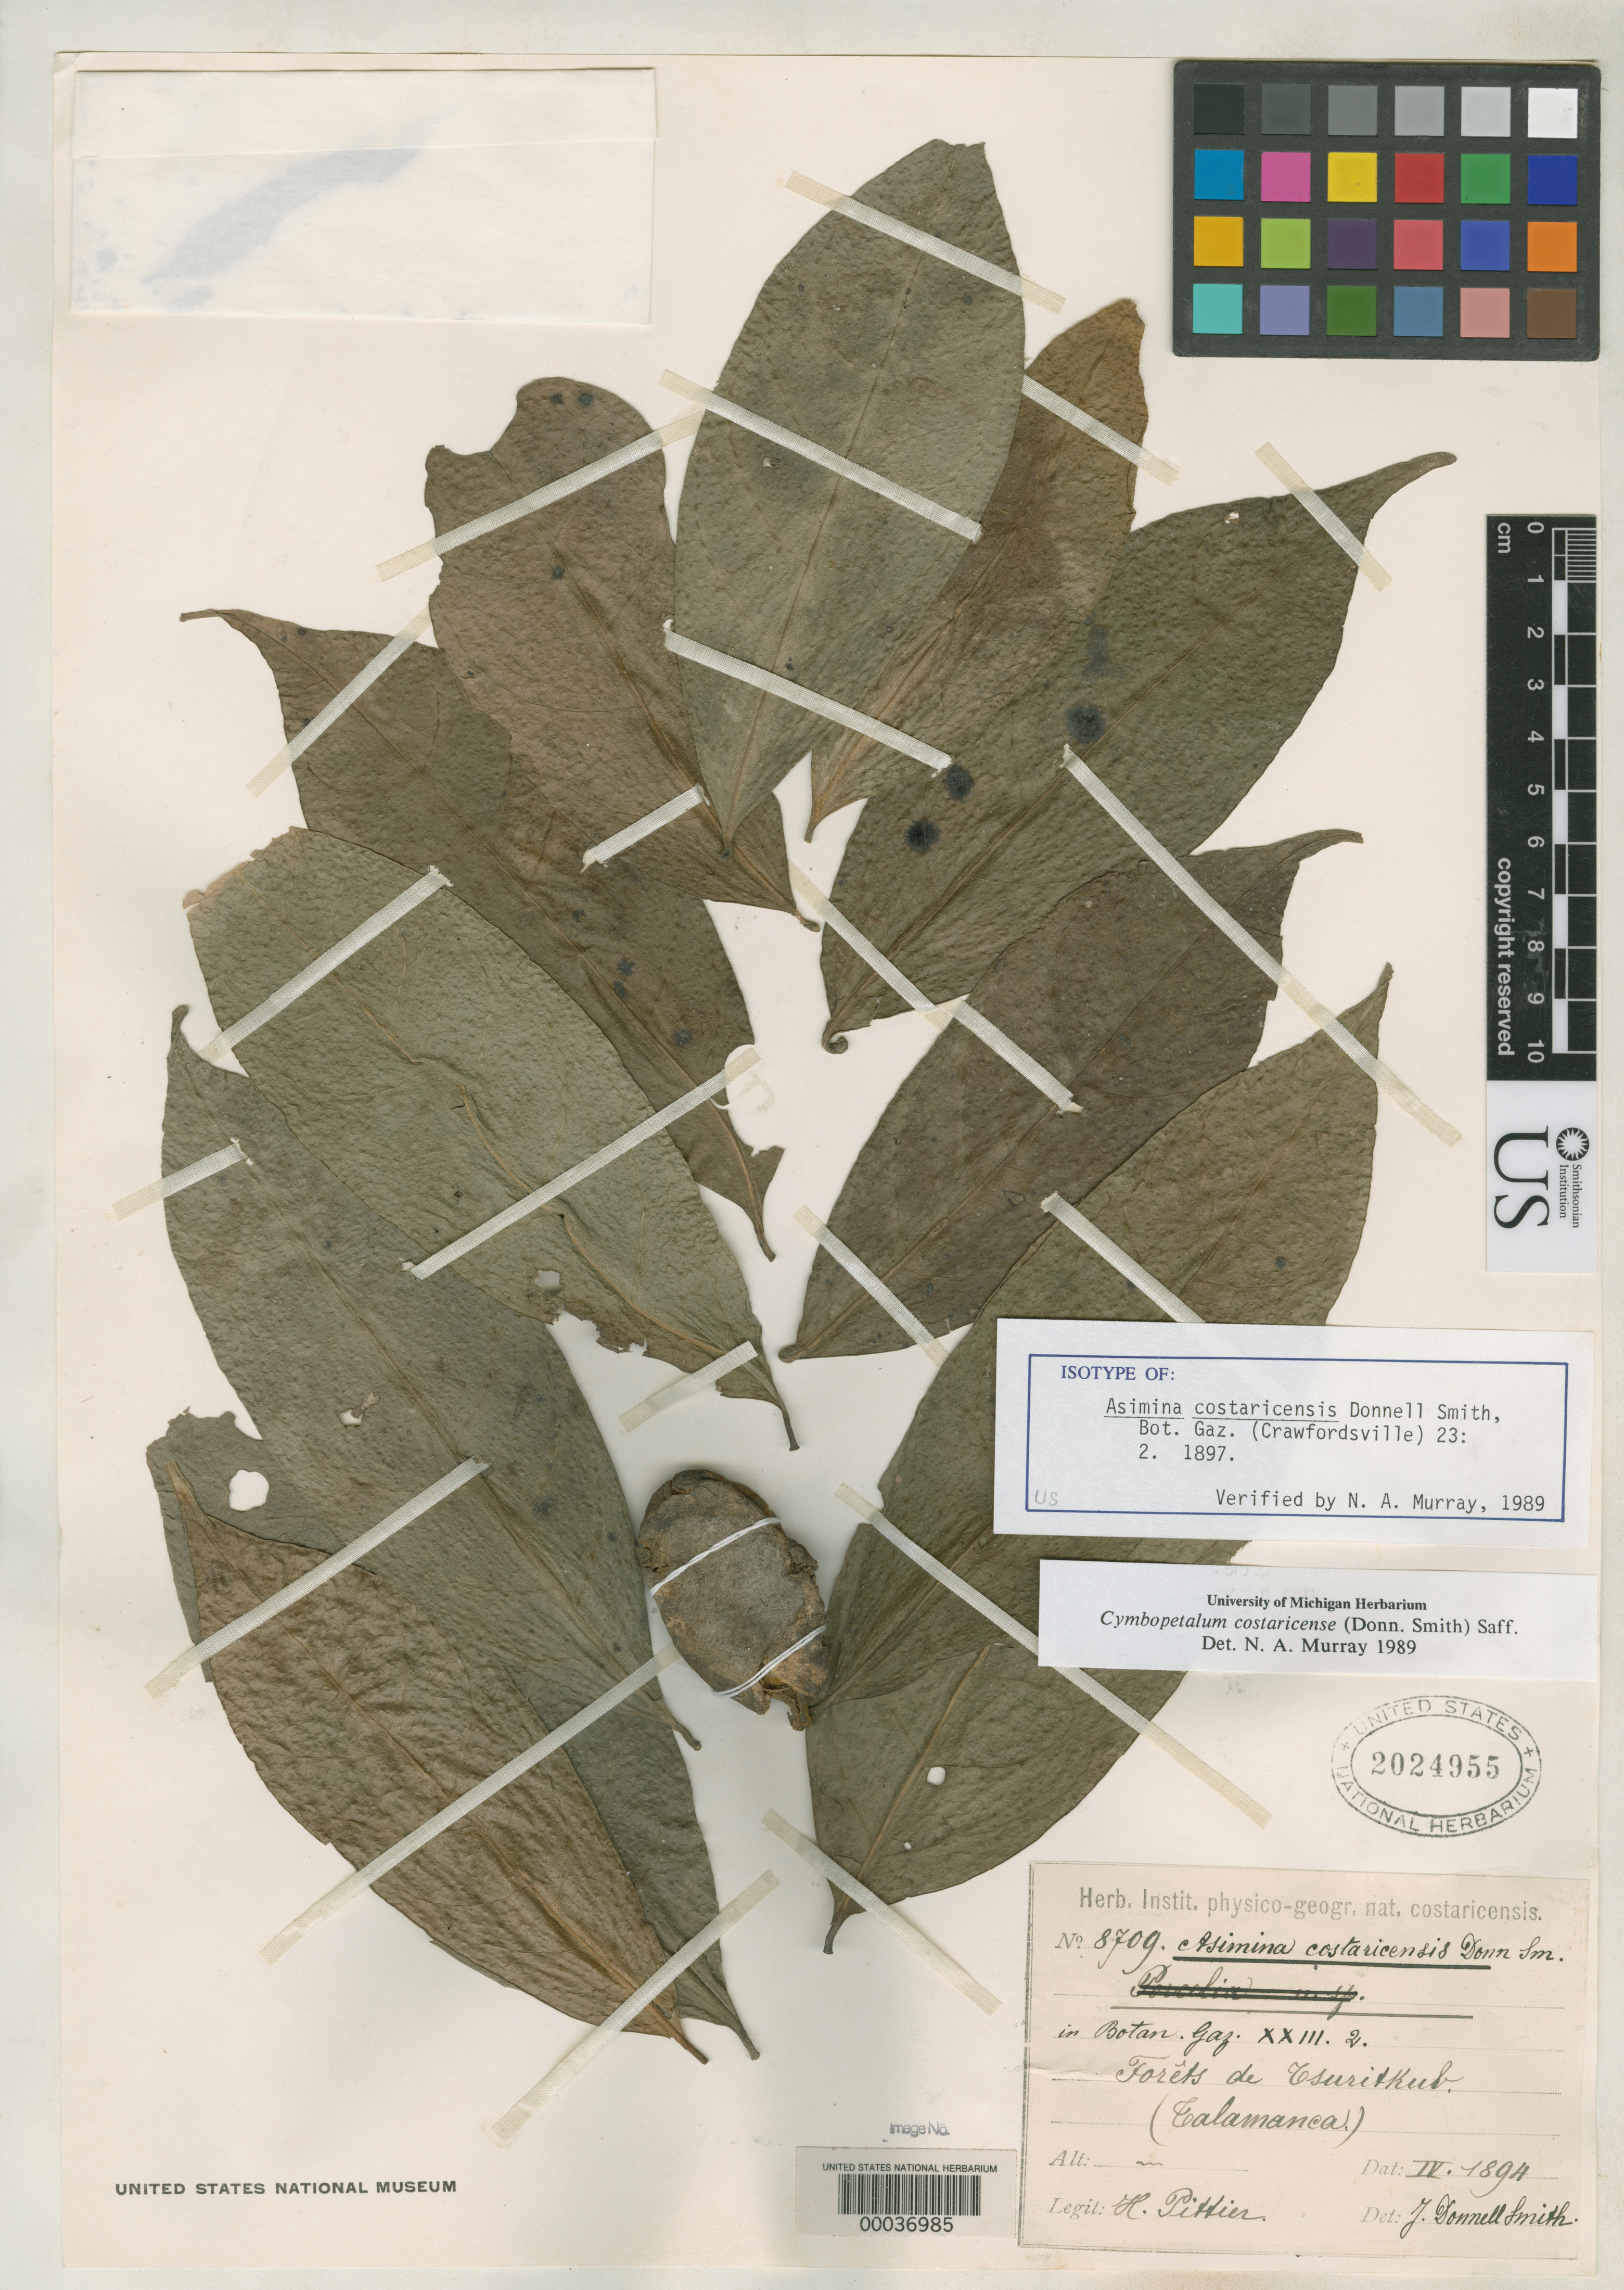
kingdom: Plantae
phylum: Tracheophyta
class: Magnoliopsida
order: Magnoliales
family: Annonaceae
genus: Asimina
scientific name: Asimina costaricensis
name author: Donn. Sm.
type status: Isotype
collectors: A. Tonduz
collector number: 8709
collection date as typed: Apr 1894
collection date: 1894-04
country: Costa Rica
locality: Talamanca, Sipurio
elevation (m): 183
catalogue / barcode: US 2024955